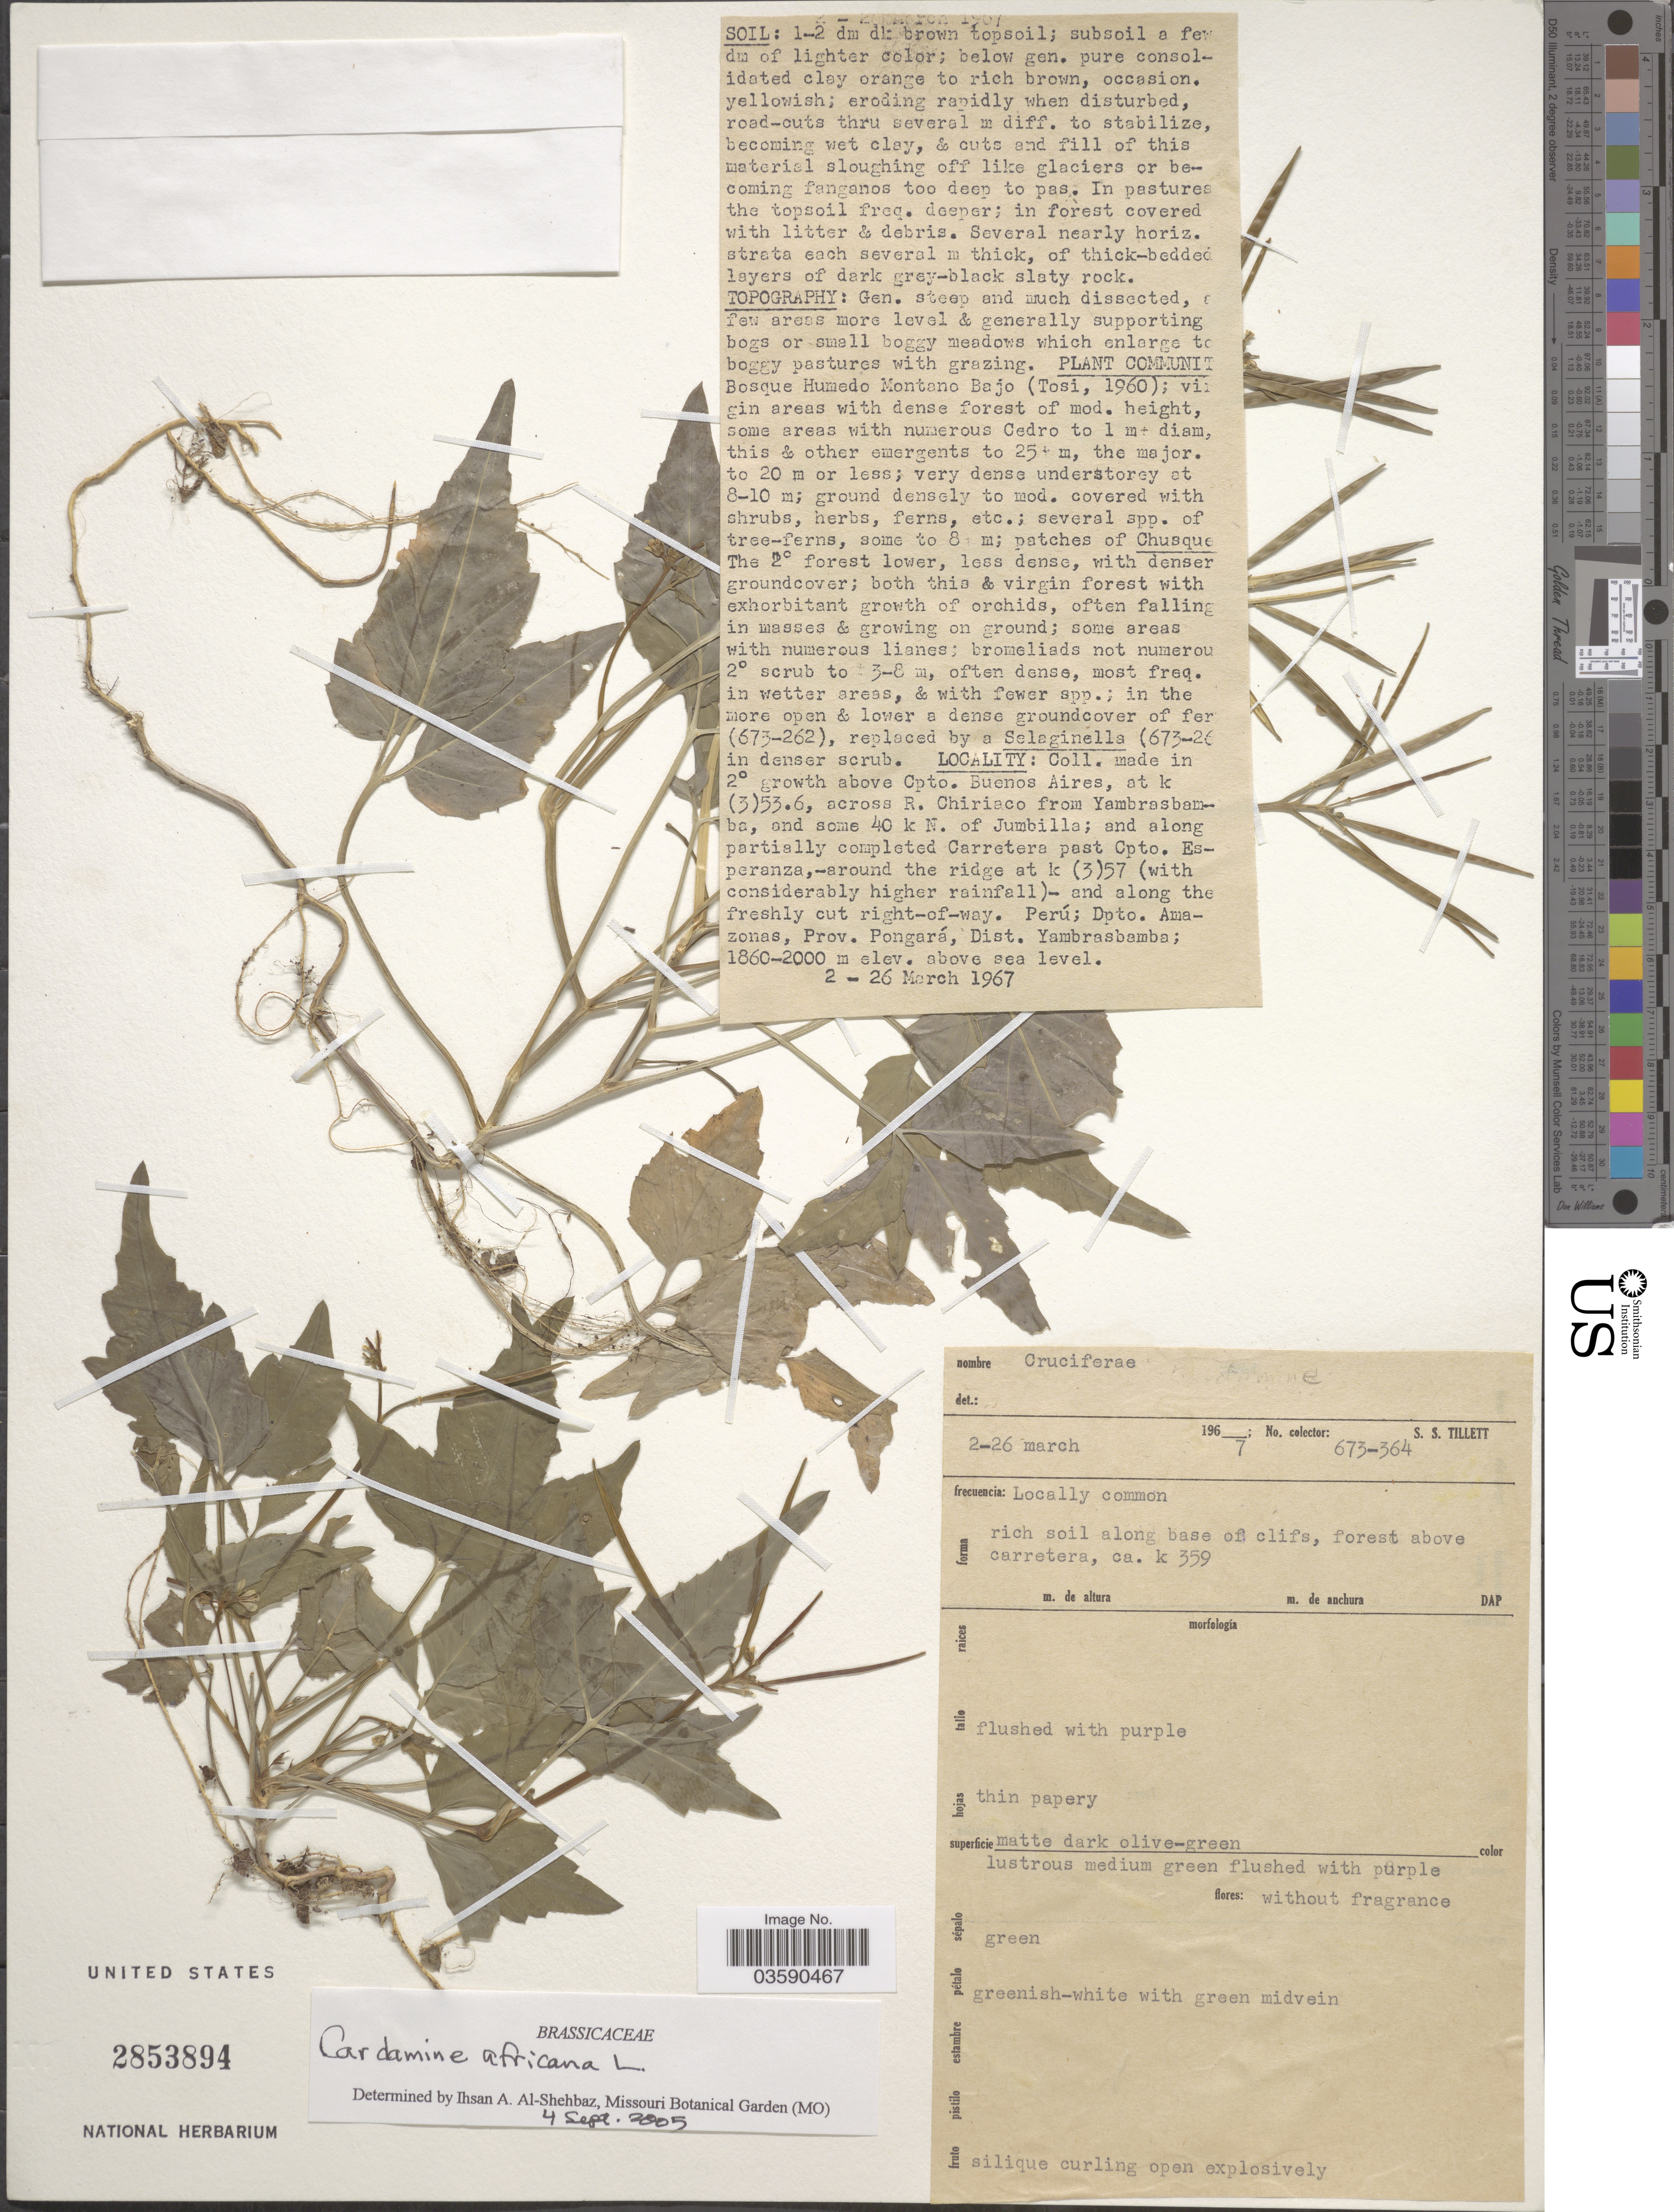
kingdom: Plantae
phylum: Tracheophyta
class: Magnoliopsida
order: Brassicales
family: Brassicaceae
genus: Cardamine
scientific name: Cardamine africana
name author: L.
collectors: S. S. Tillett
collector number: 673-364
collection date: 1967-03-02/1967-03-26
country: Peru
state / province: Amazonas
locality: Forest above carretera, ca k 359. above Cpto. Buenos Aires, at k(3)53.6, across R. Chiriaco from Yambrasbamba, and some 40 k N. of Jumbilla; and along partially completed Carretera past Cpto. Esperanza,- around the ridge at k(3)57 (with considerably higher rainfall)- and along the freshly cut right-of-way. [unsure placement] Prov. Pongarám Dist. Yambrasbamba.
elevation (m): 1860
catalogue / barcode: US 2853894